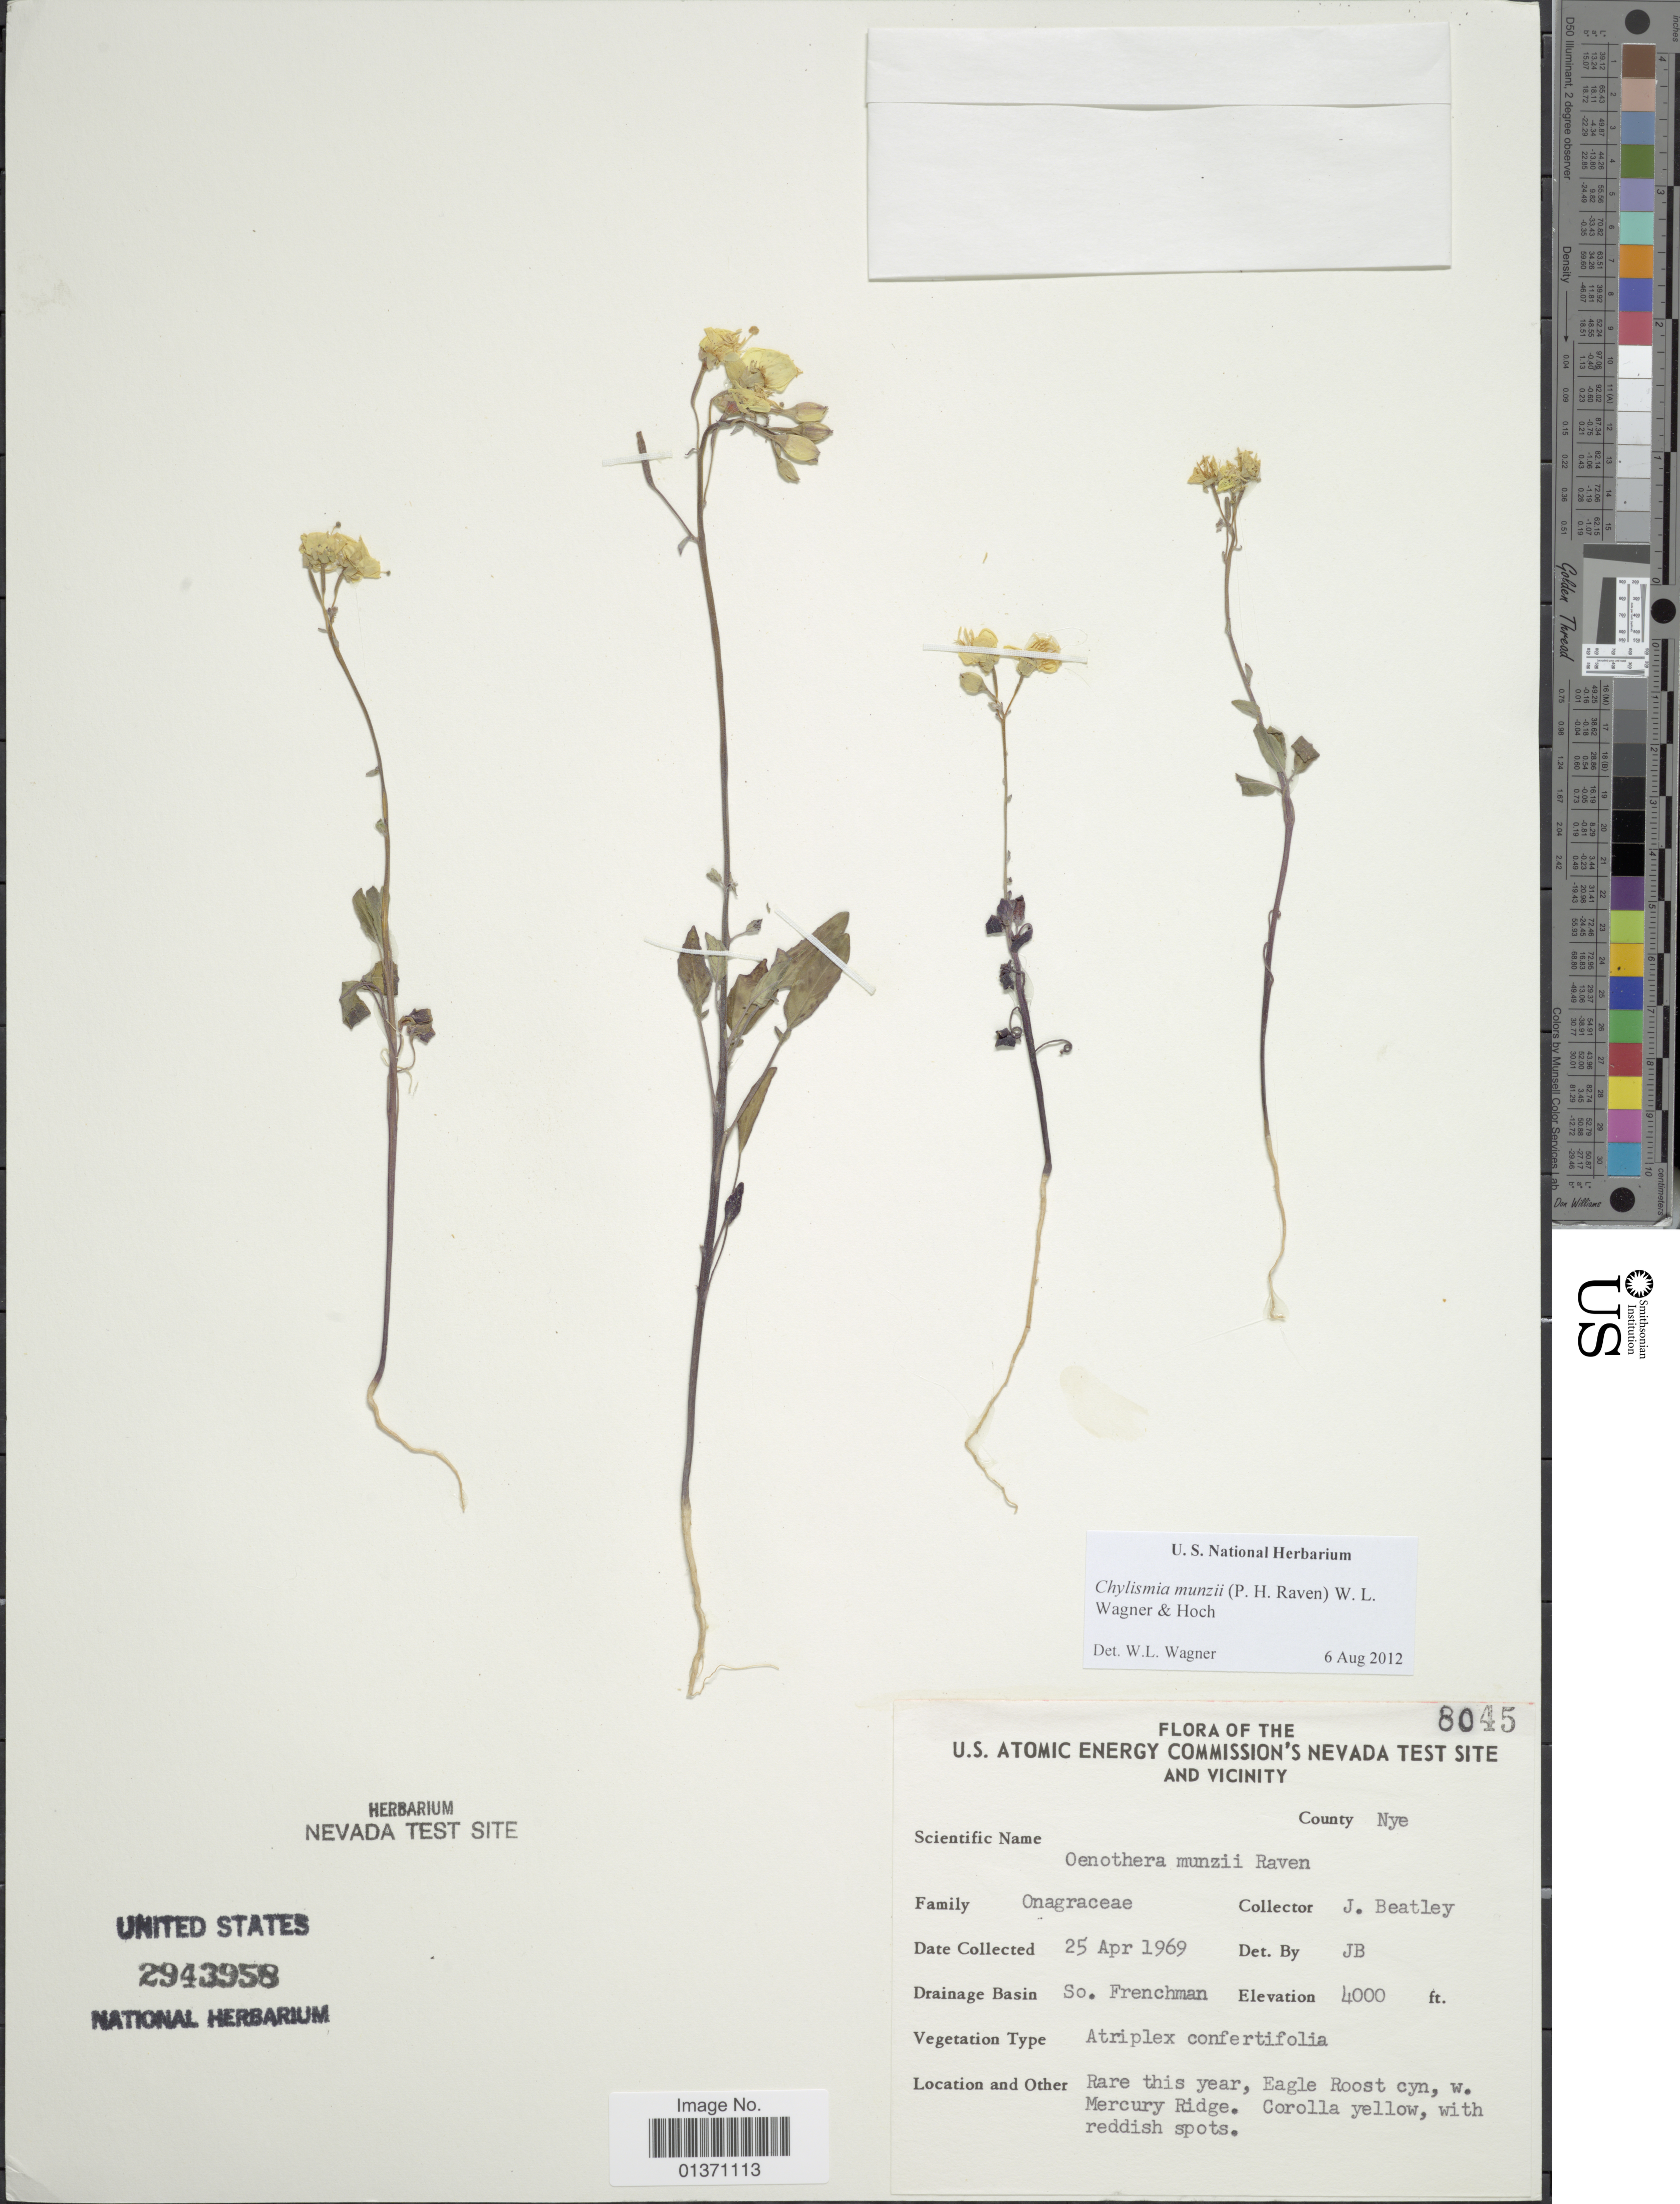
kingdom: Plantae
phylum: Tracheophyta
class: Magnoliopsida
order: Myrtales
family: Onagraceae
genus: Chylismia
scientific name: Chylismia munzii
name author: (P.H. Raven) W.L. Wagner & Hoch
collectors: J. C. Beatley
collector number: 8045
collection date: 1969-04-25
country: United States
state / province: Nevada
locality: U. S. Atomic Energy Commission's Nevada Test Site and Vicinity, So. Frenchman, Eagle Roost cyn, w. Mercury Ridge, County Nye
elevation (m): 1219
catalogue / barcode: US 2943958